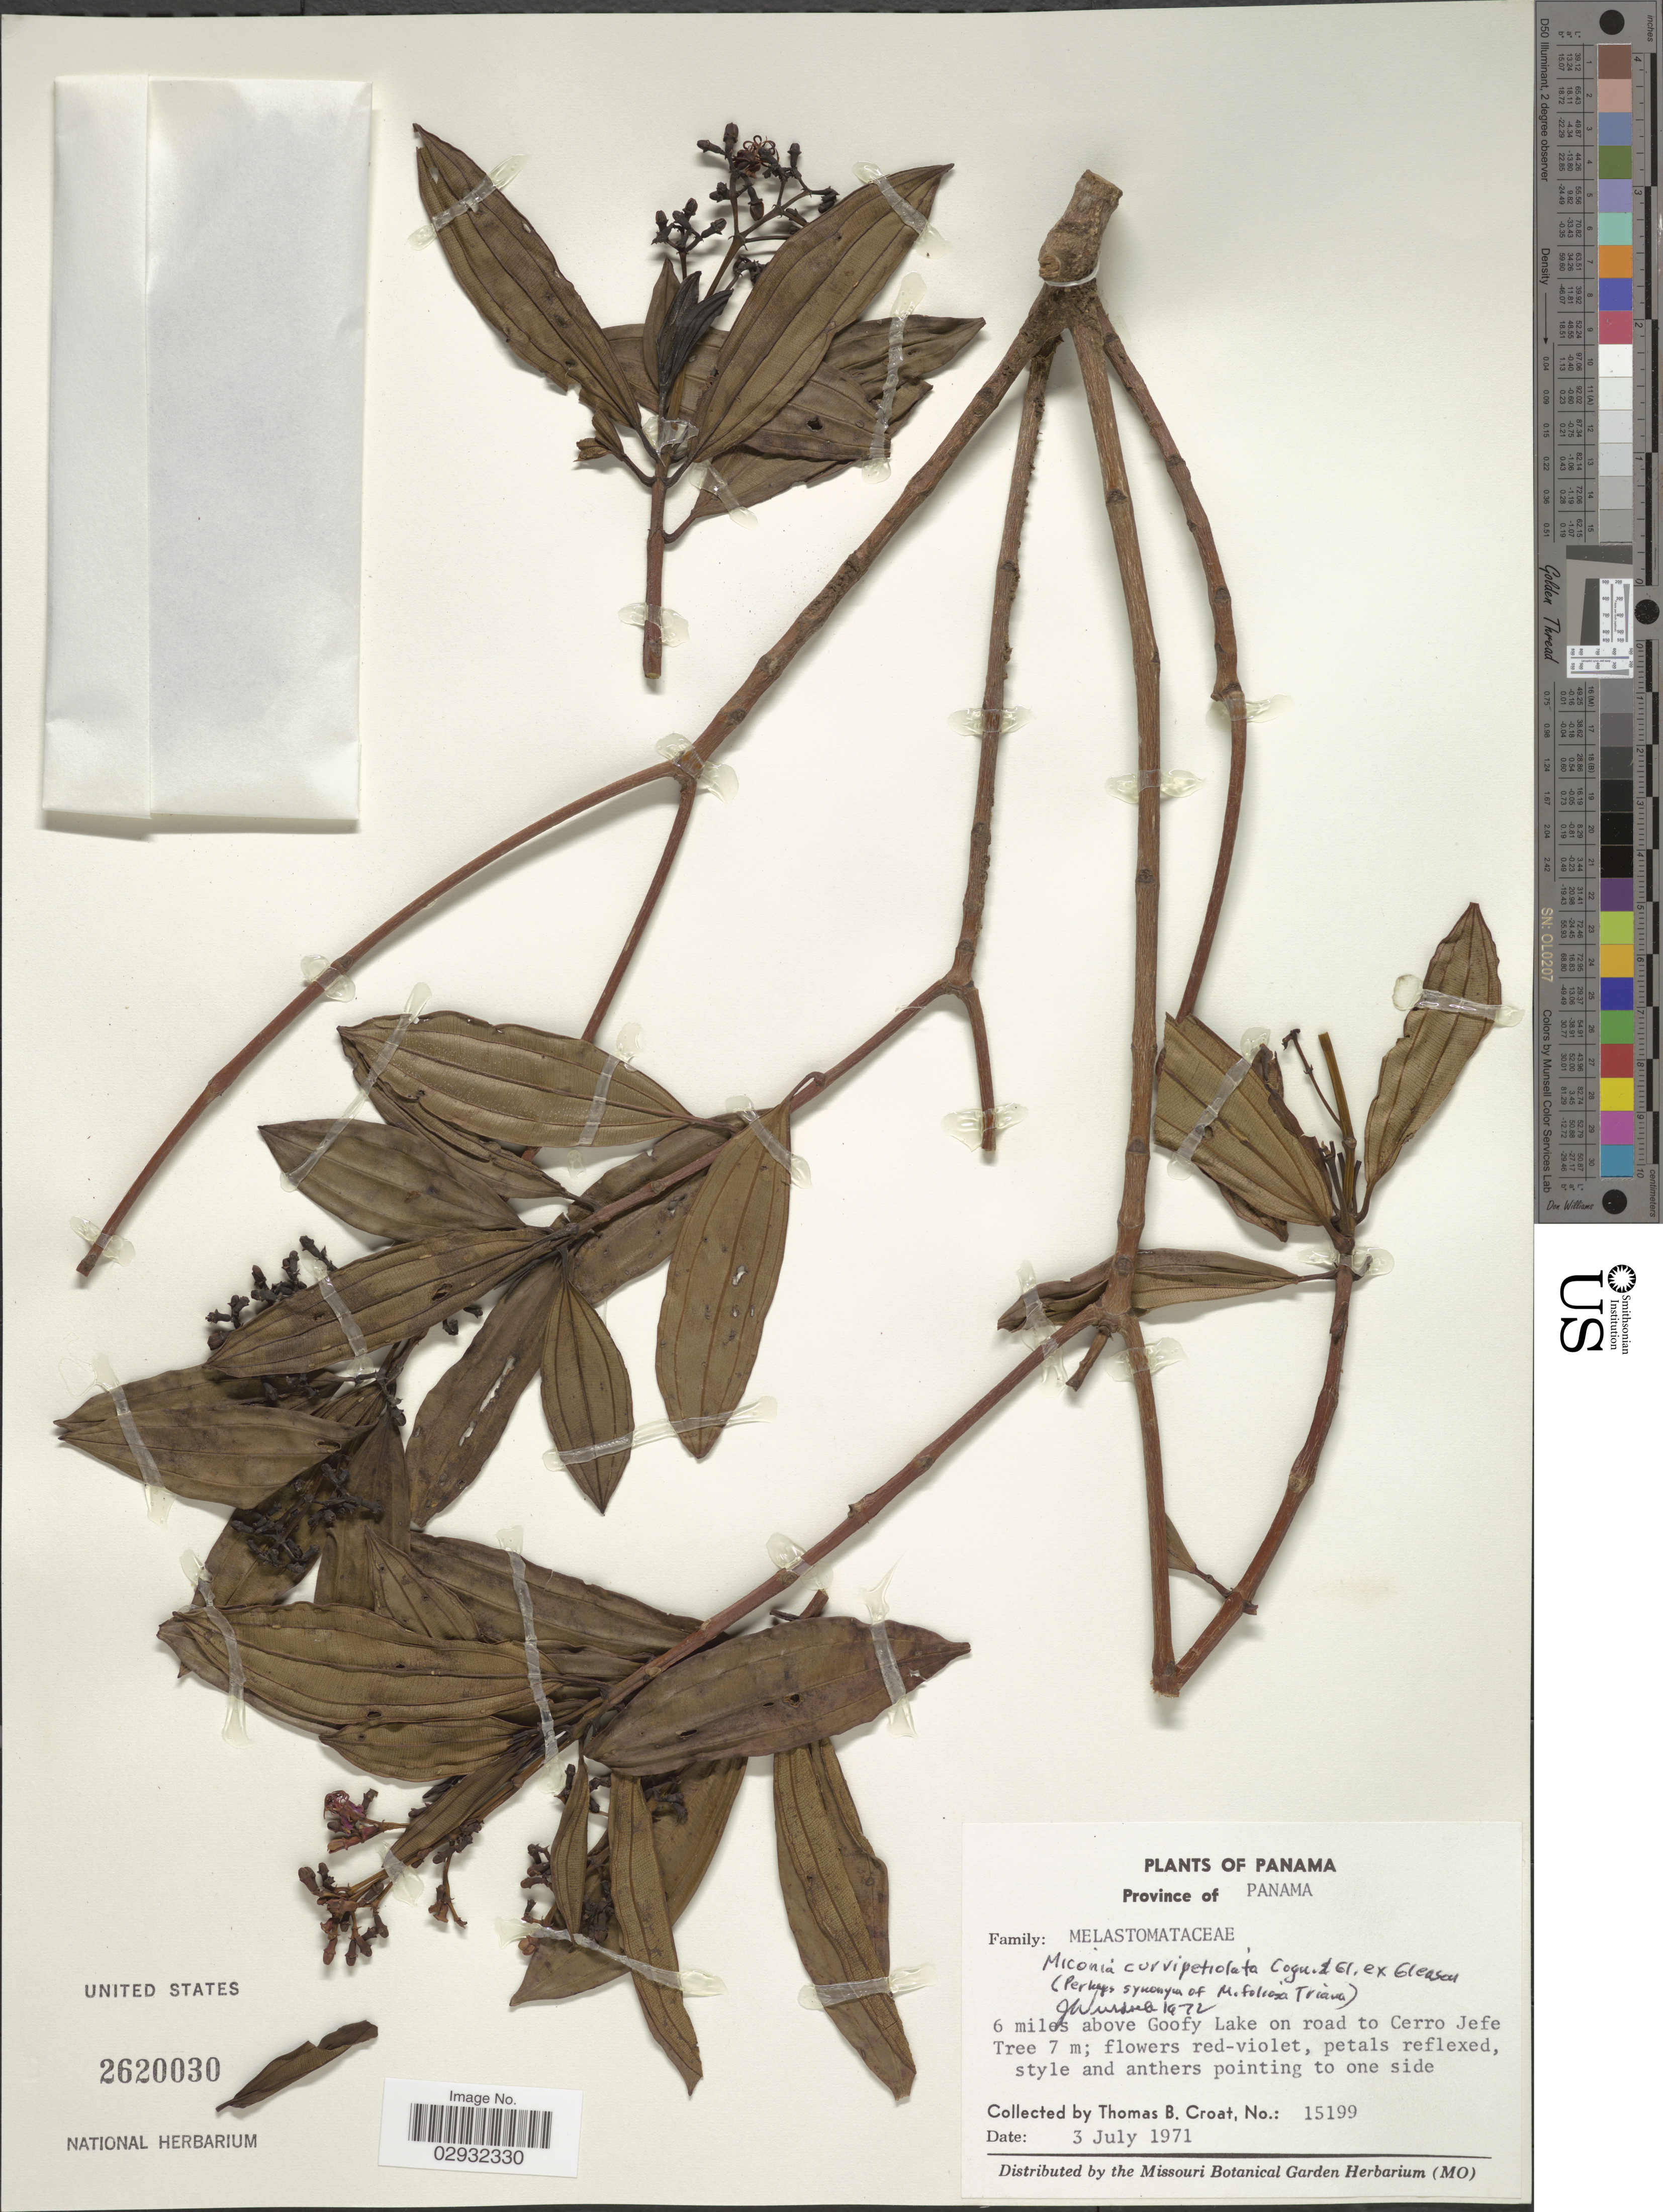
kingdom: Plantae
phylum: Tracheophyta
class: Magnoliopsida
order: Myrtales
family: Melastomataceae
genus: Miconia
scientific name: Miconia curvipetiolata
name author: Cogn. & Gleason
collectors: T. B. Croat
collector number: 15199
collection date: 1971-07-03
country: Panama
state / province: Panamá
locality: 6 miles above Goofy Lake on road to Cerro Jefe.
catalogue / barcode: US 2620030